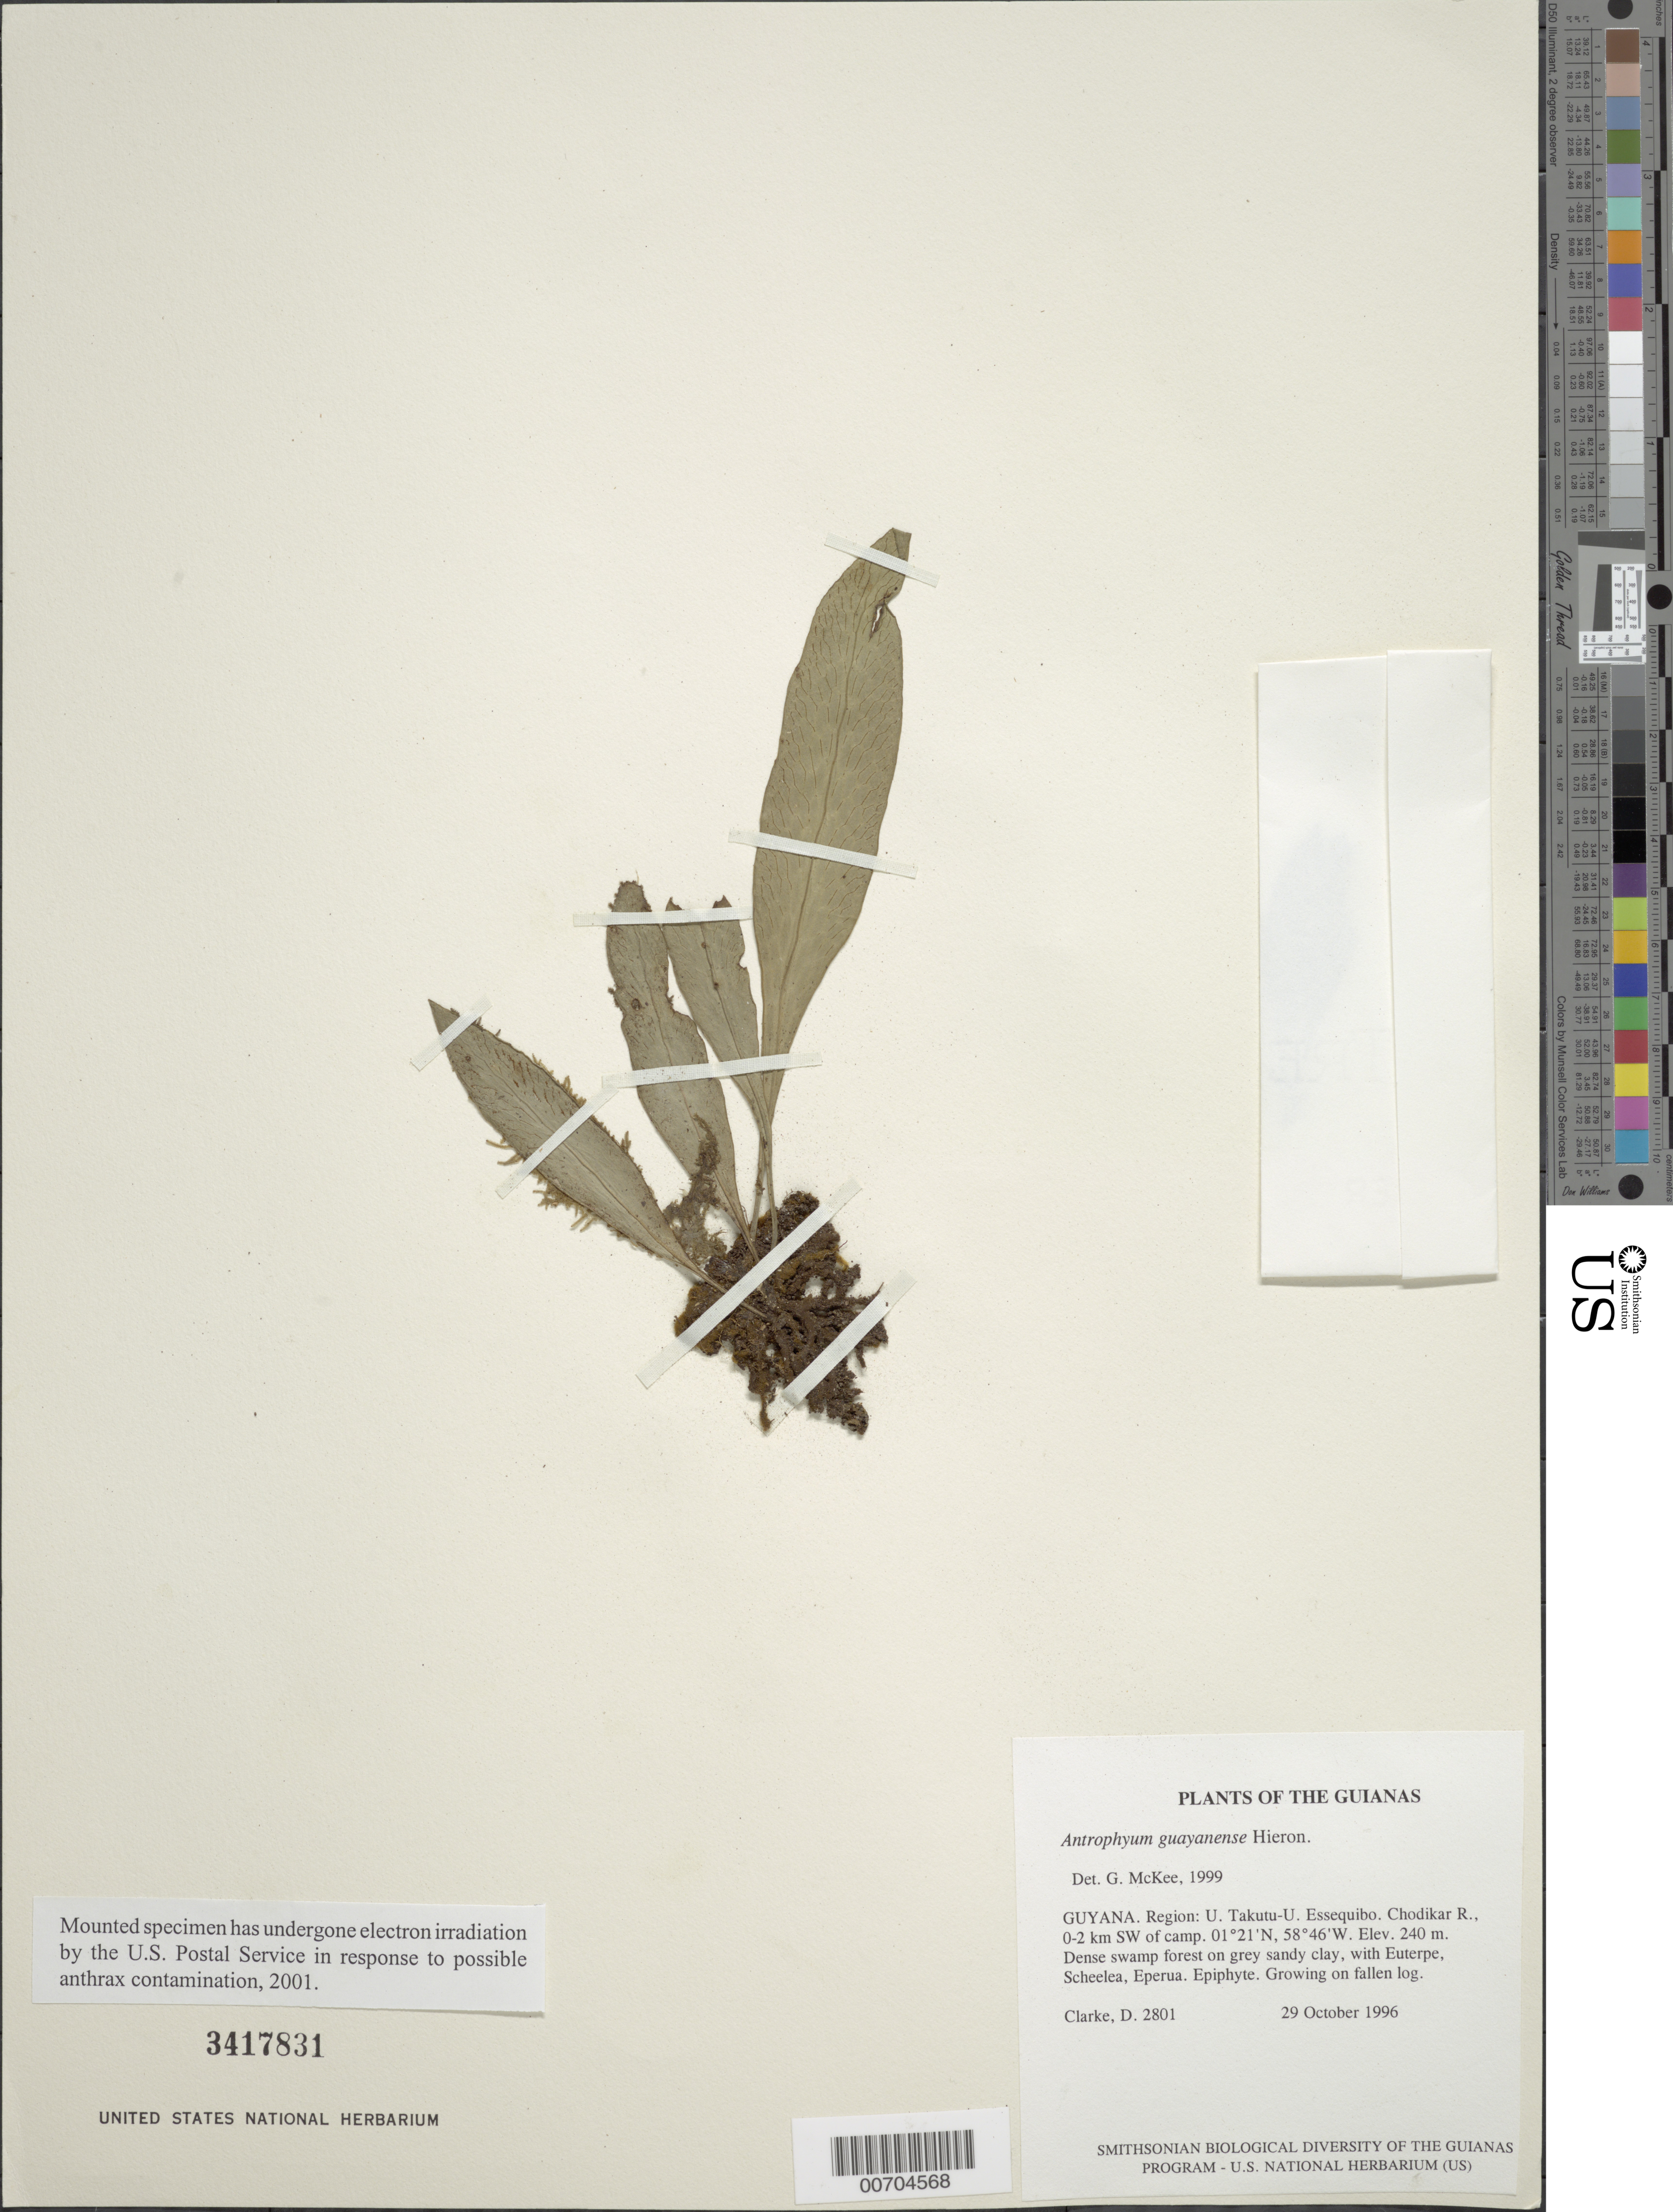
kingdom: Plantae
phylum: Tracheophyta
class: Polypodiopsida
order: Polypodiales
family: Pteridaceae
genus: Polytaenium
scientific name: Polytaenium guayanense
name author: (Hieron.) Alston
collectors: H. D. Clarke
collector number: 2801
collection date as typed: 29 October 1996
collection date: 1996-10-29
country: Guyana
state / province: U. Takutu-U. Essequibo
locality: Chodikar R., 0-2 km SW of camp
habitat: Dense swamp forest on grey sandy clay, with Euterpe, Scheelea, Eperua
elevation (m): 240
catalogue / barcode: US 3417831